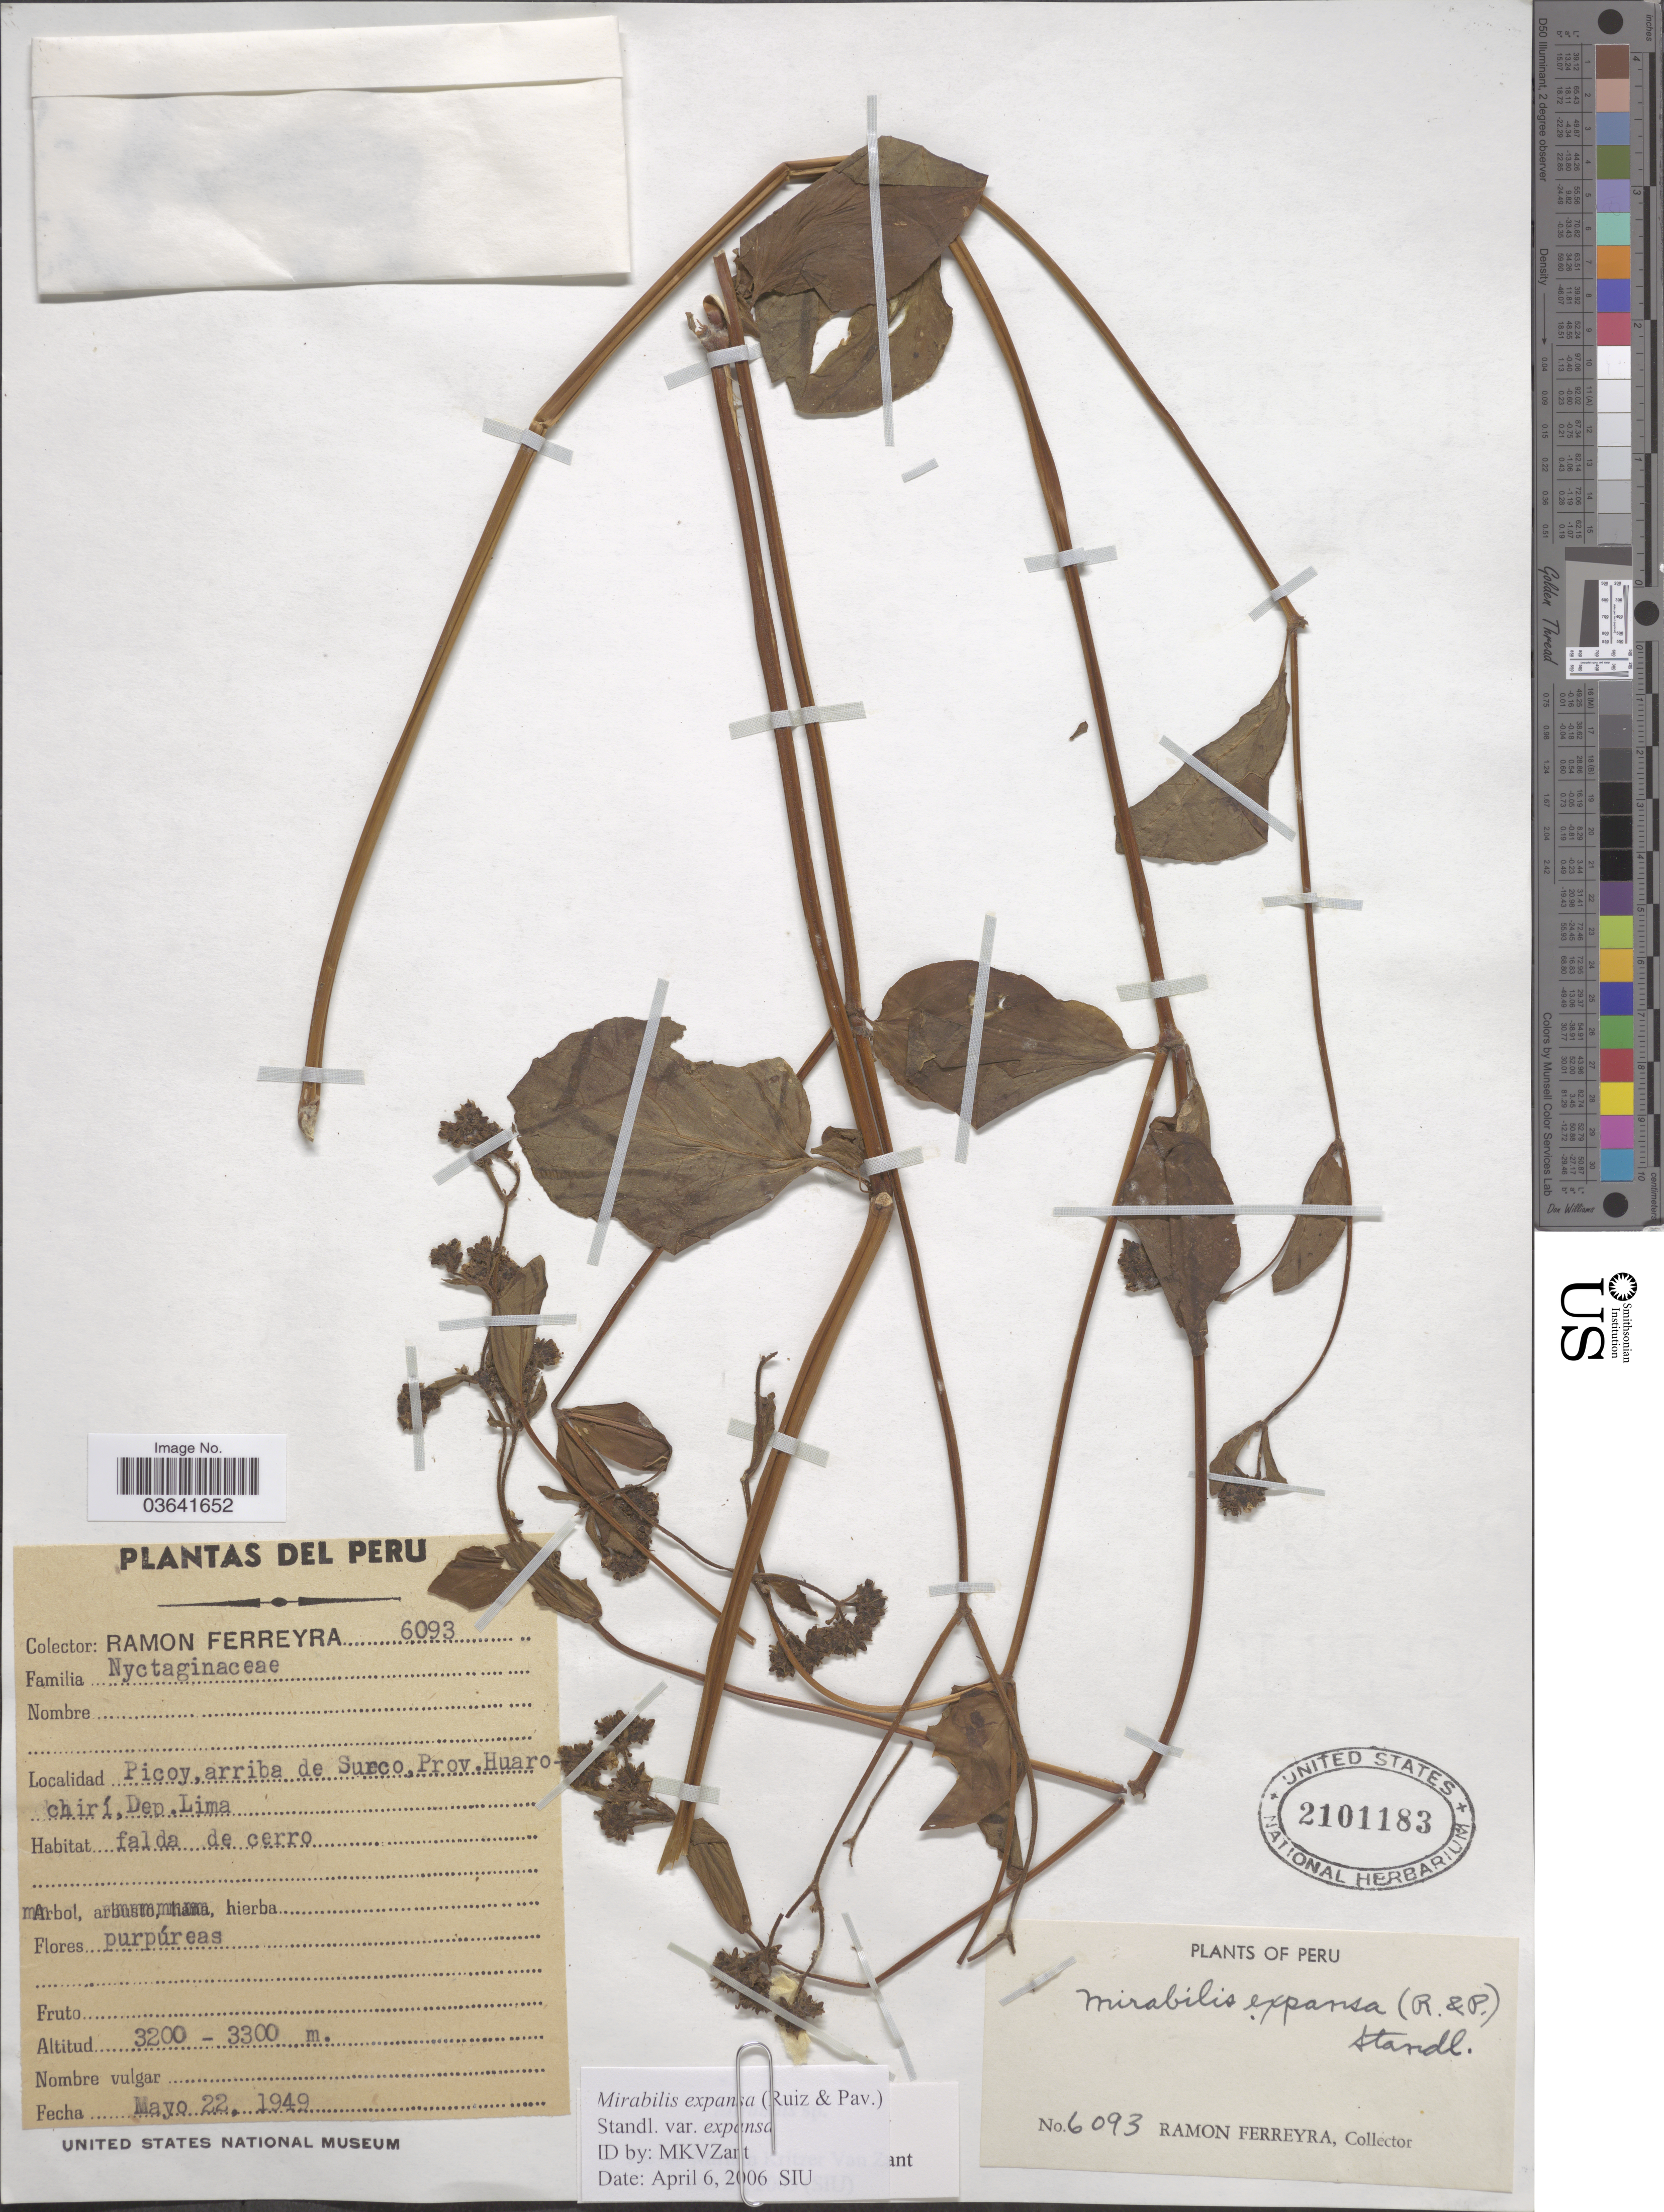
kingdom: Plantae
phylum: Tracheophyta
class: Magnoliopsida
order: Caryophyllales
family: Nyctaginaceae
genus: Mirabilis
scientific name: Mirabilis expansa var. expansa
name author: (Ruiz & Pav.) Standl.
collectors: R. A. Ferreyra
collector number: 6093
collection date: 1949-05-22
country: Peru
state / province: Lima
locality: Picoy, arriba de Surco, Prov. Huarochirí, Dep. Lima.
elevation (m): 3200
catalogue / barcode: US 2101183